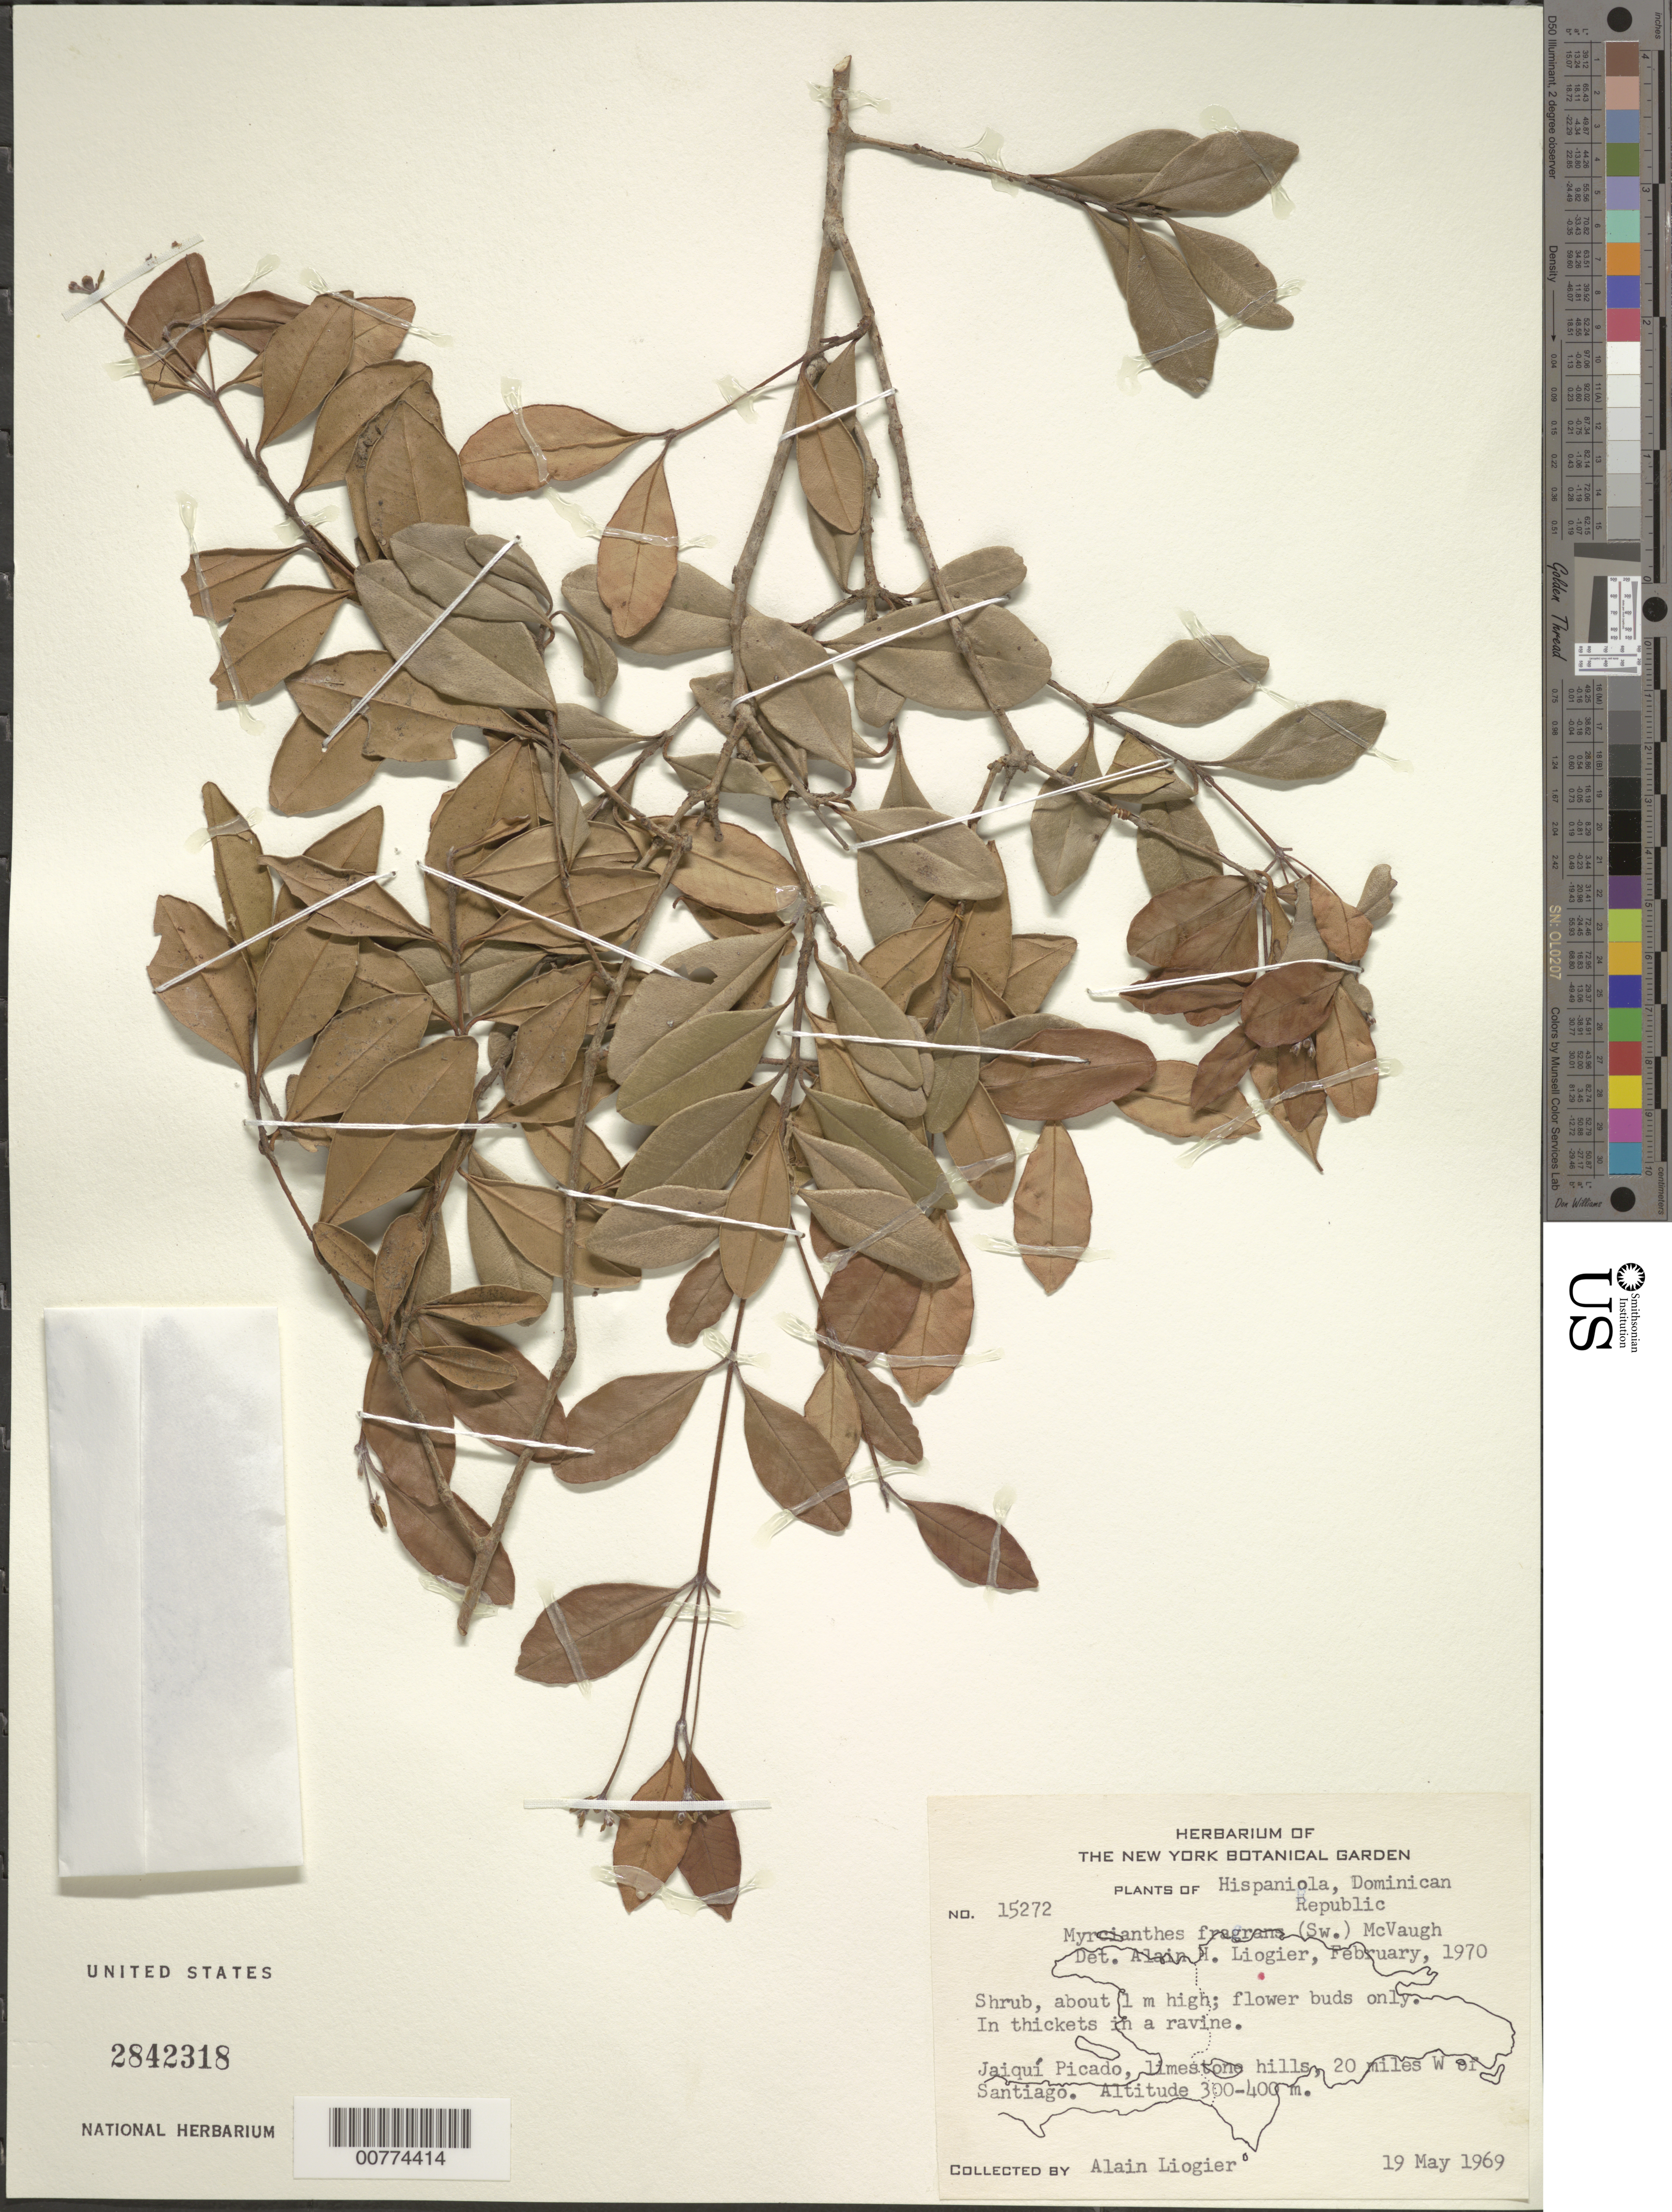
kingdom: Plantae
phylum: Tracheophyta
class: Magnoliopsida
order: Myrtales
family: Myrtaceae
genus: Myrcianthes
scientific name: Myrcianthes fragrans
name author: (Sw.) McVaugh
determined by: Liogier, Alain H.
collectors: A. H. Liogier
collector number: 15272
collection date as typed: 19 May 1969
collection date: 1969-05-19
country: Dominican Republic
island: Hispaniola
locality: Jaiquí Picado, limestone hills 20 miles W of Santiago.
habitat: In thickets in a ravine.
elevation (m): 300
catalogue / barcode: US 2842318